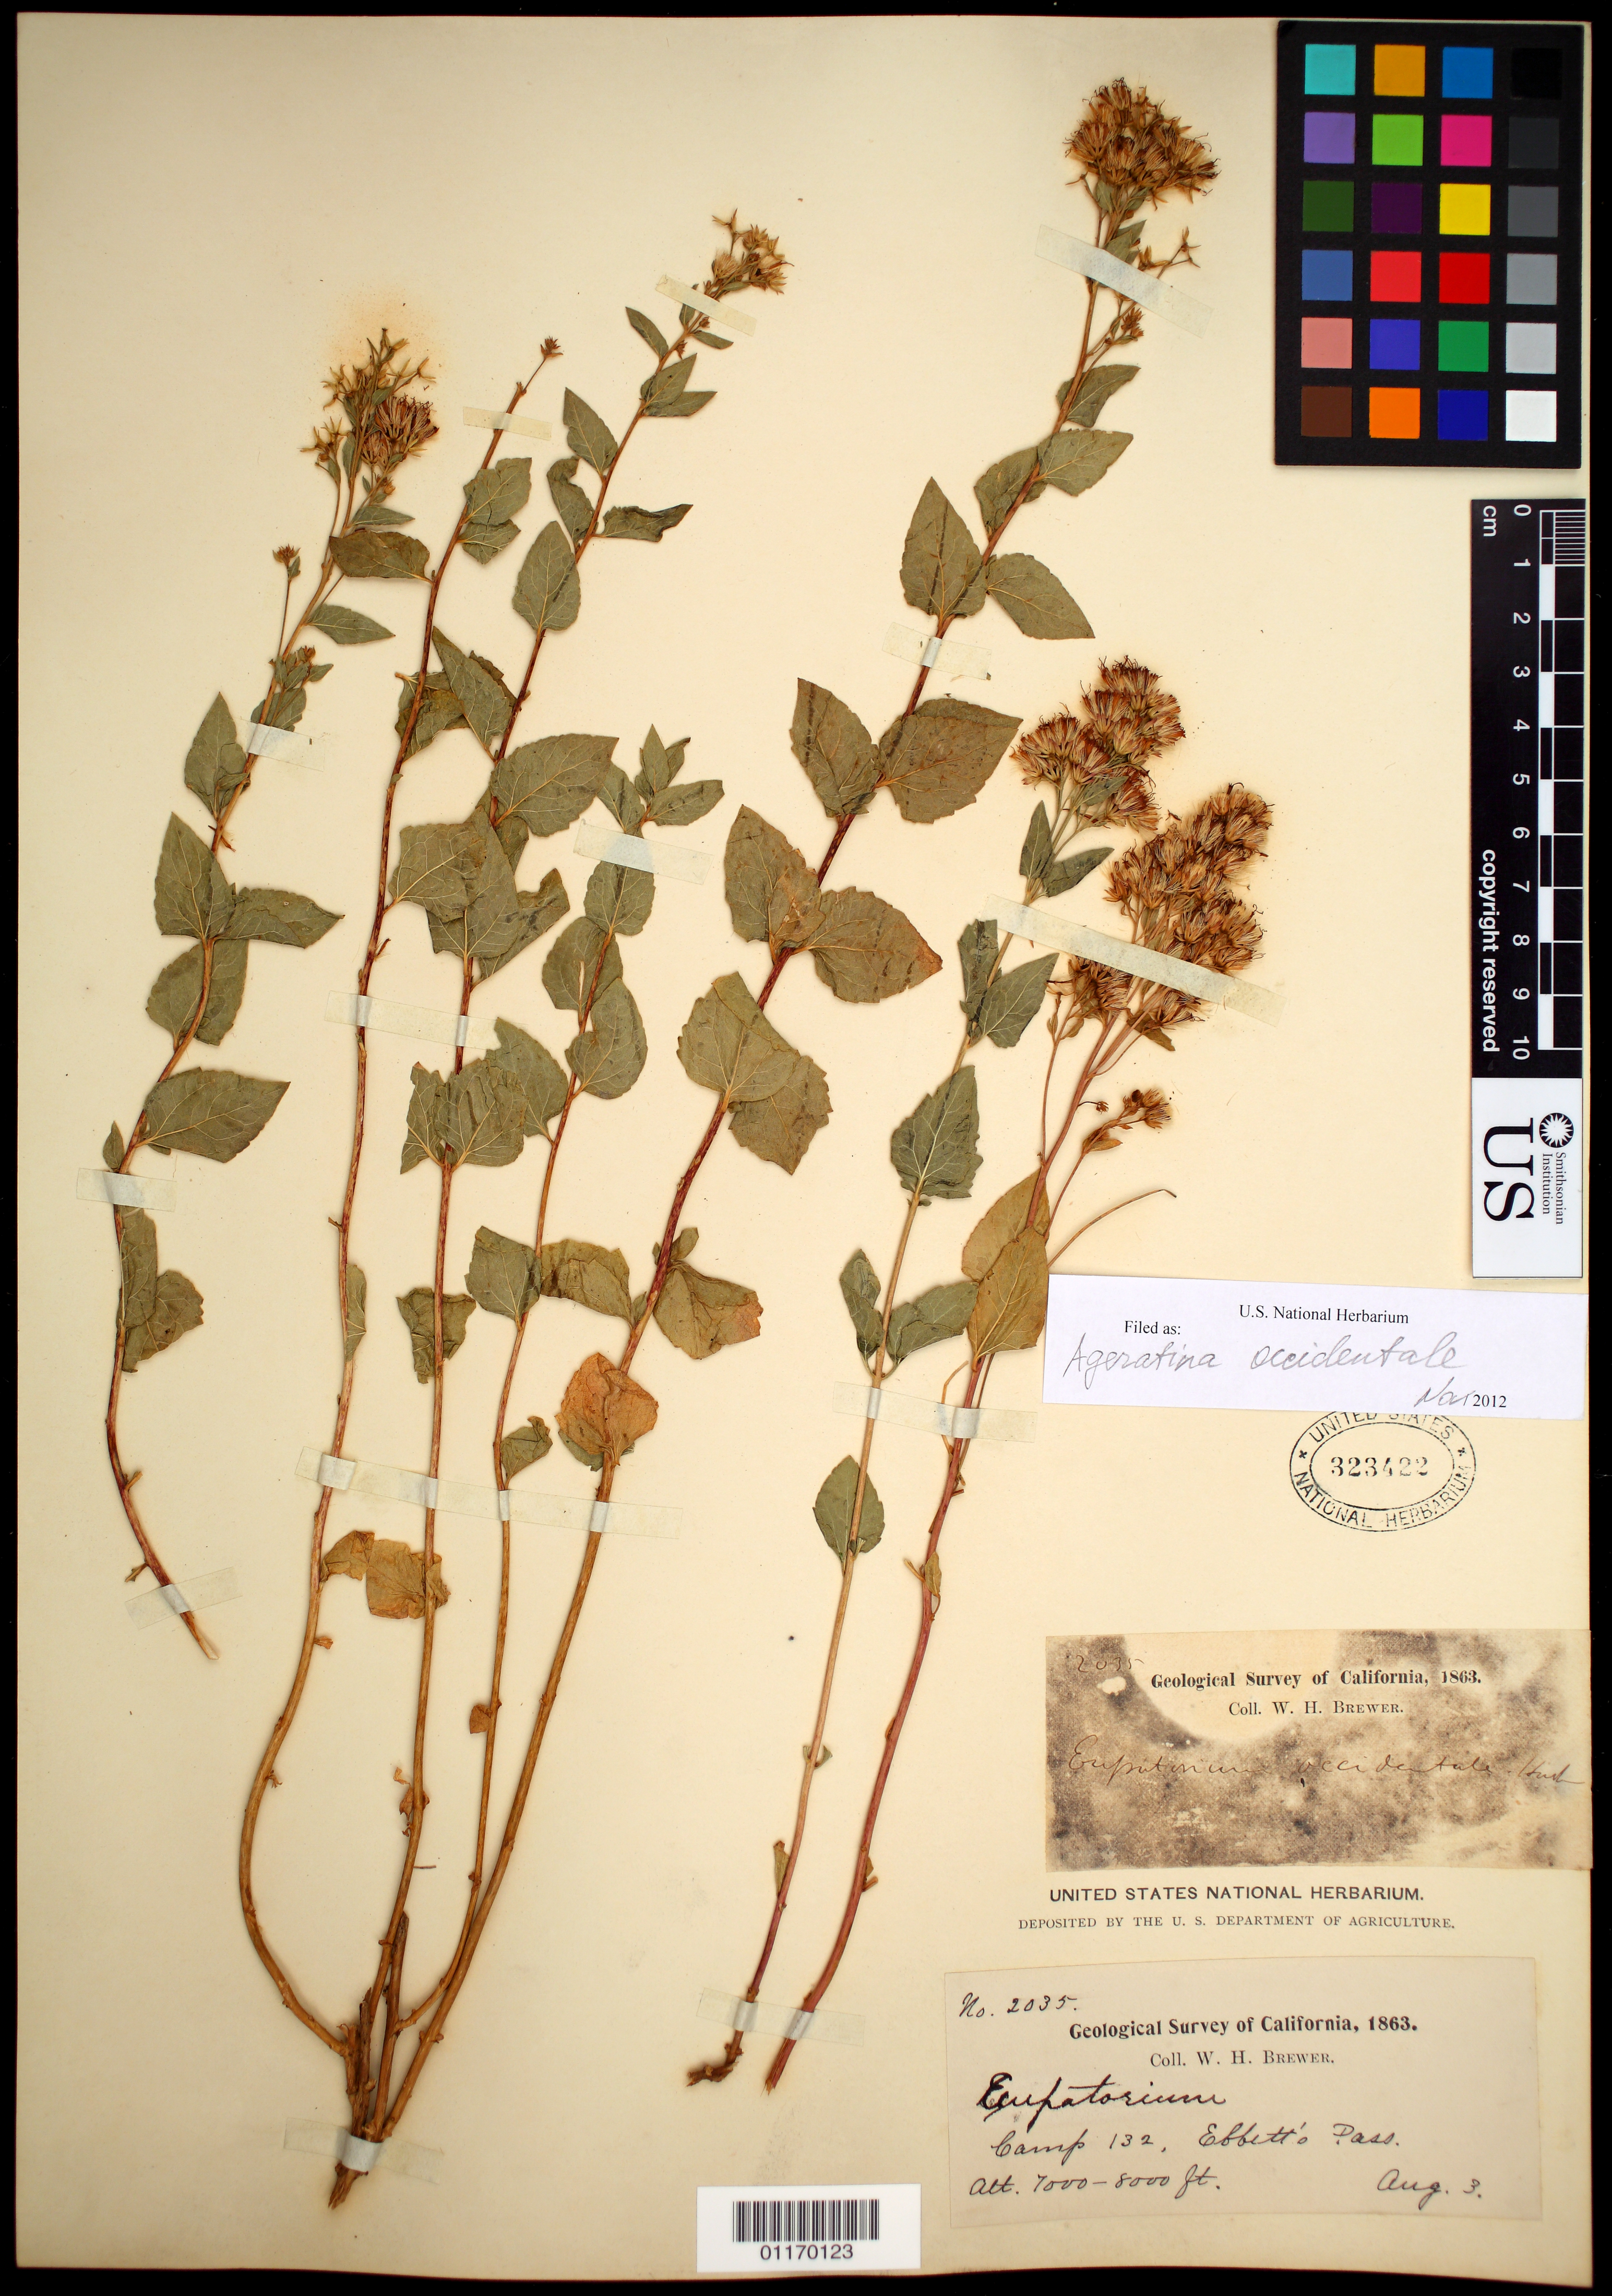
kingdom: Plantae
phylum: Tracheophyta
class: Magnoliopsida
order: Asterales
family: Asteraceae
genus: Ageratina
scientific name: Ageratina occidentalis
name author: (Hook.) R.M. King & H. Rob.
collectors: W. H. Brewer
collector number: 2035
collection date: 1863-08-03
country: United States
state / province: California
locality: Camp 132, Ebbett's Pass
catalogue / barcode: US 323422